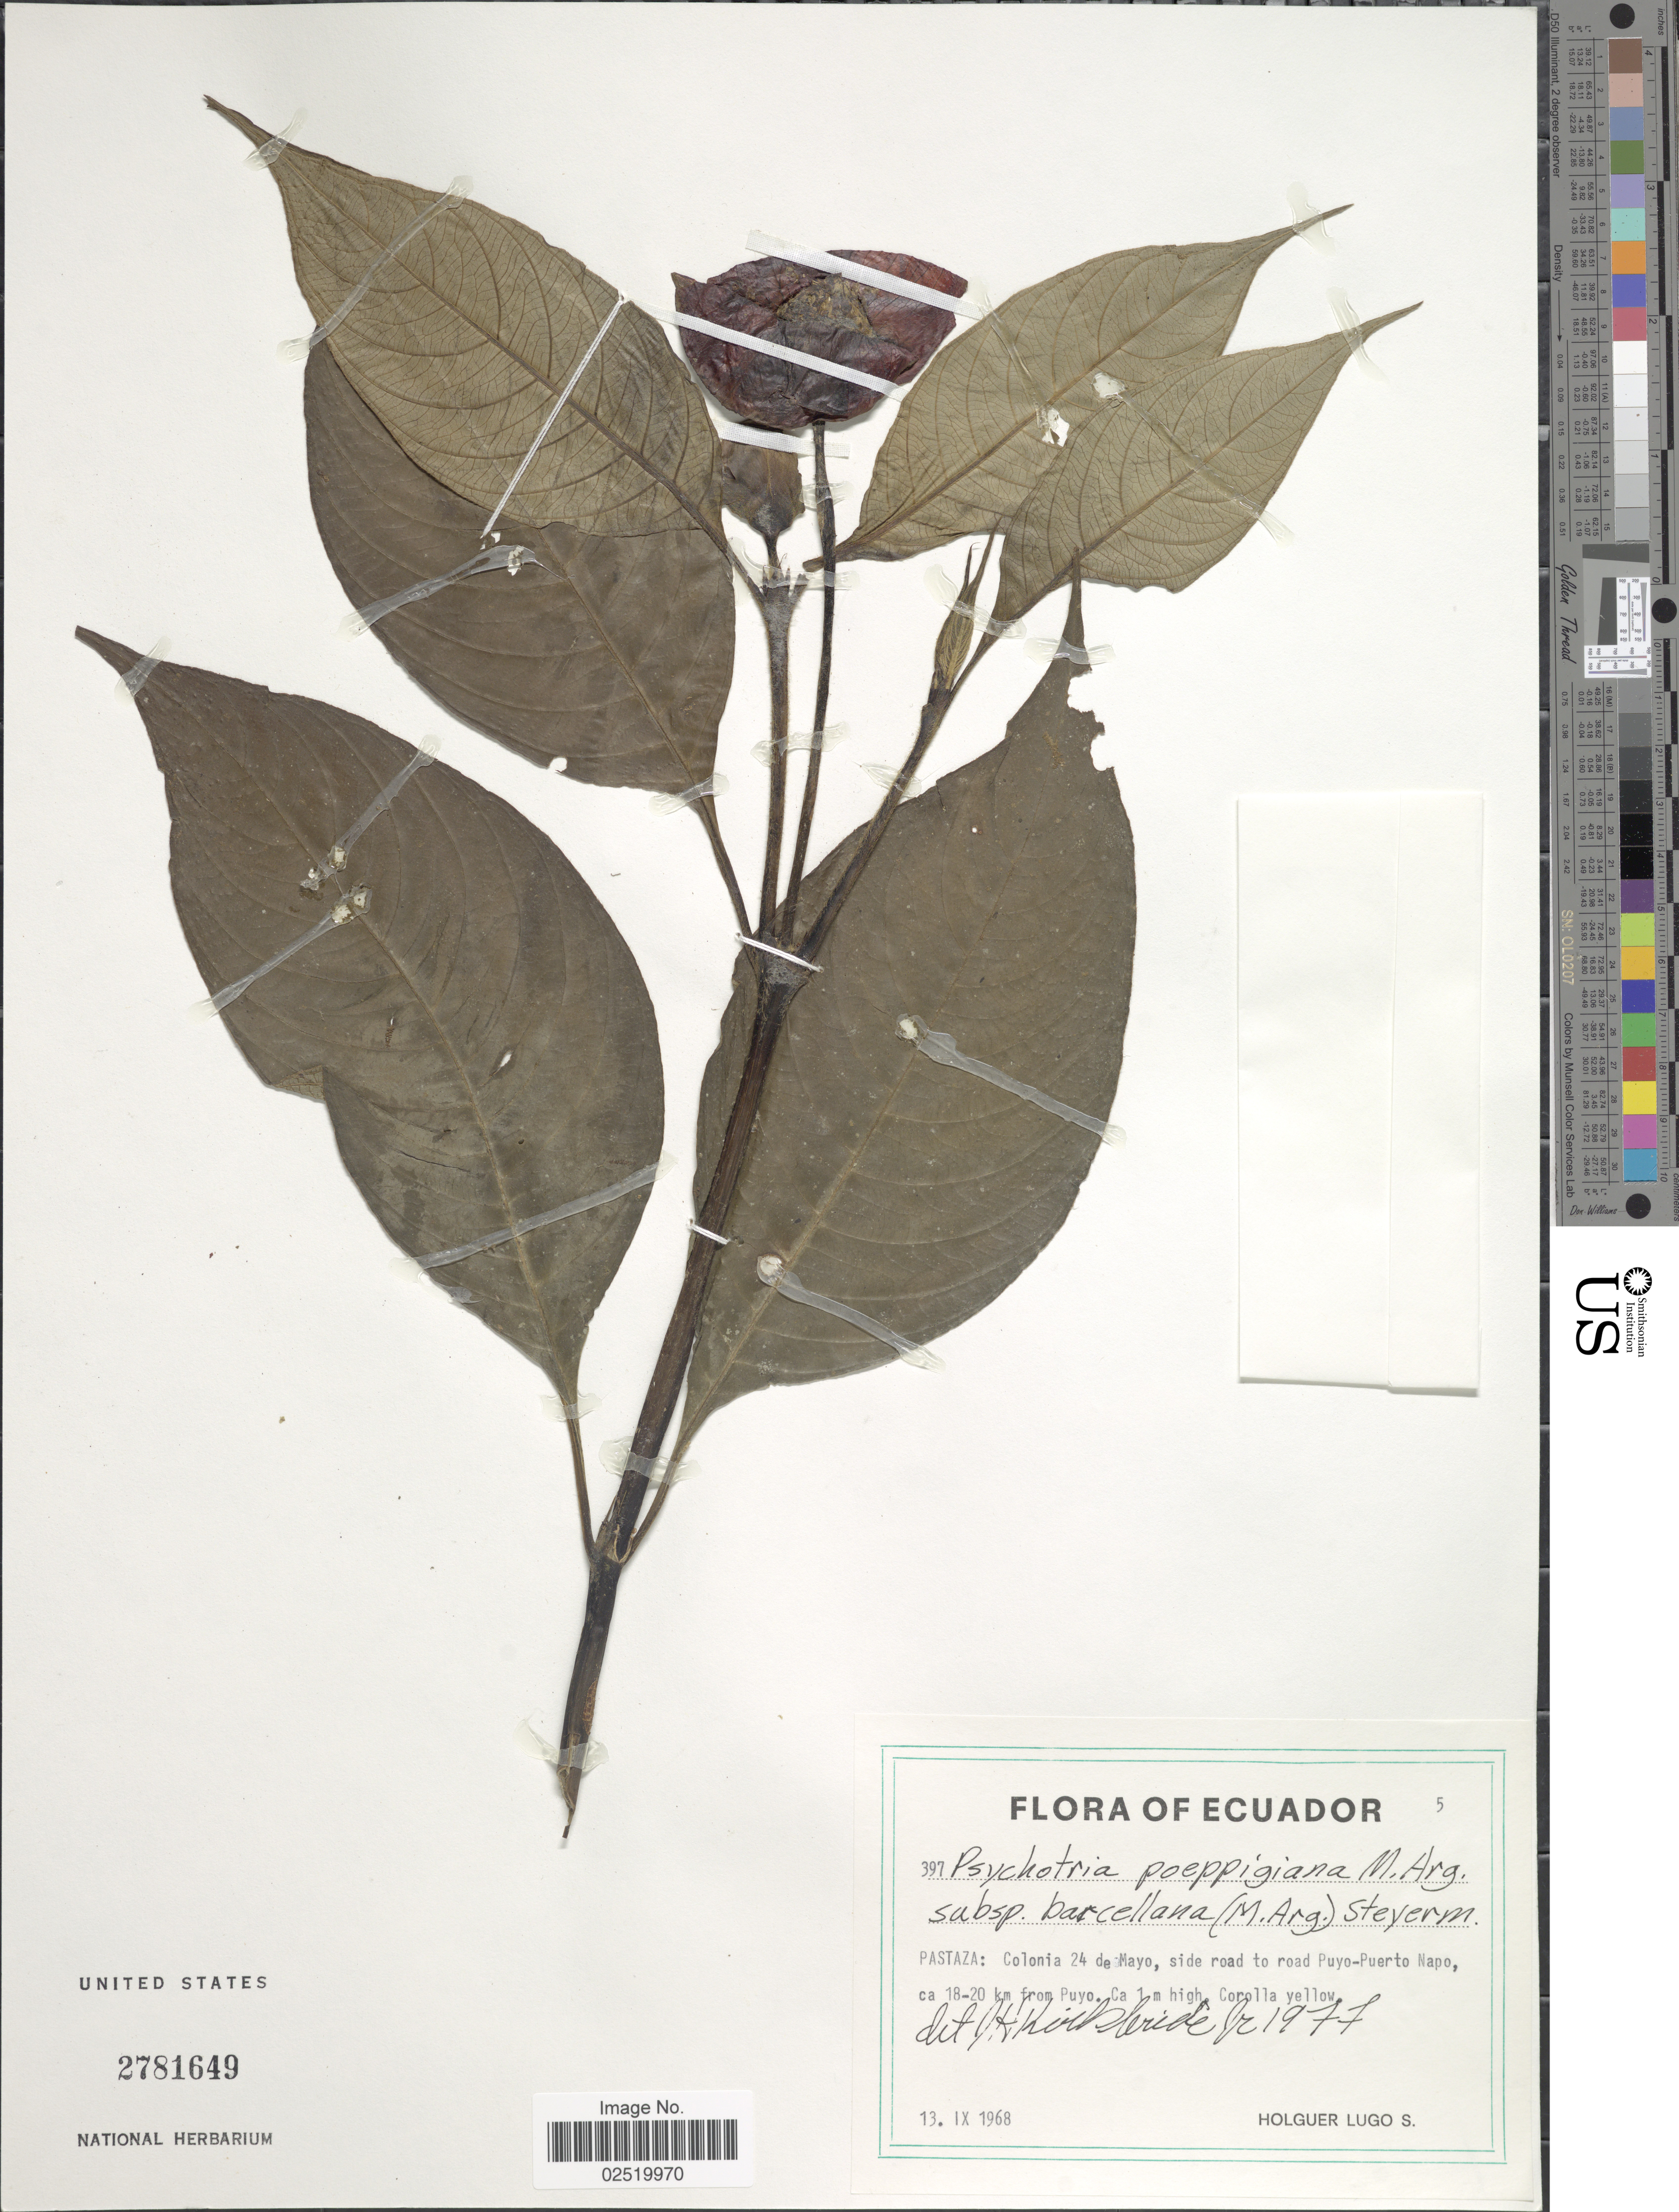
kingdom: Plantae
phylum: Tracheophyta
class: Magnoliopsida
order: Gentianales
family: Rubiaceae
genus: Psychotria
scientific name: Psychotria poeppigiana subsp. barcellana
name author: (Müll. Arg.) Steyerm.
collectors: H. Lugo S.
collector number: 397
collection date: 1968-09-13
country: Ecuador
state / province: Pastaza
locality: Colonia 24 de Mayo, side road to road Puyo-Puerto Napo ca 18-20 km from Puyo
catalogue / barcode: US 2781649